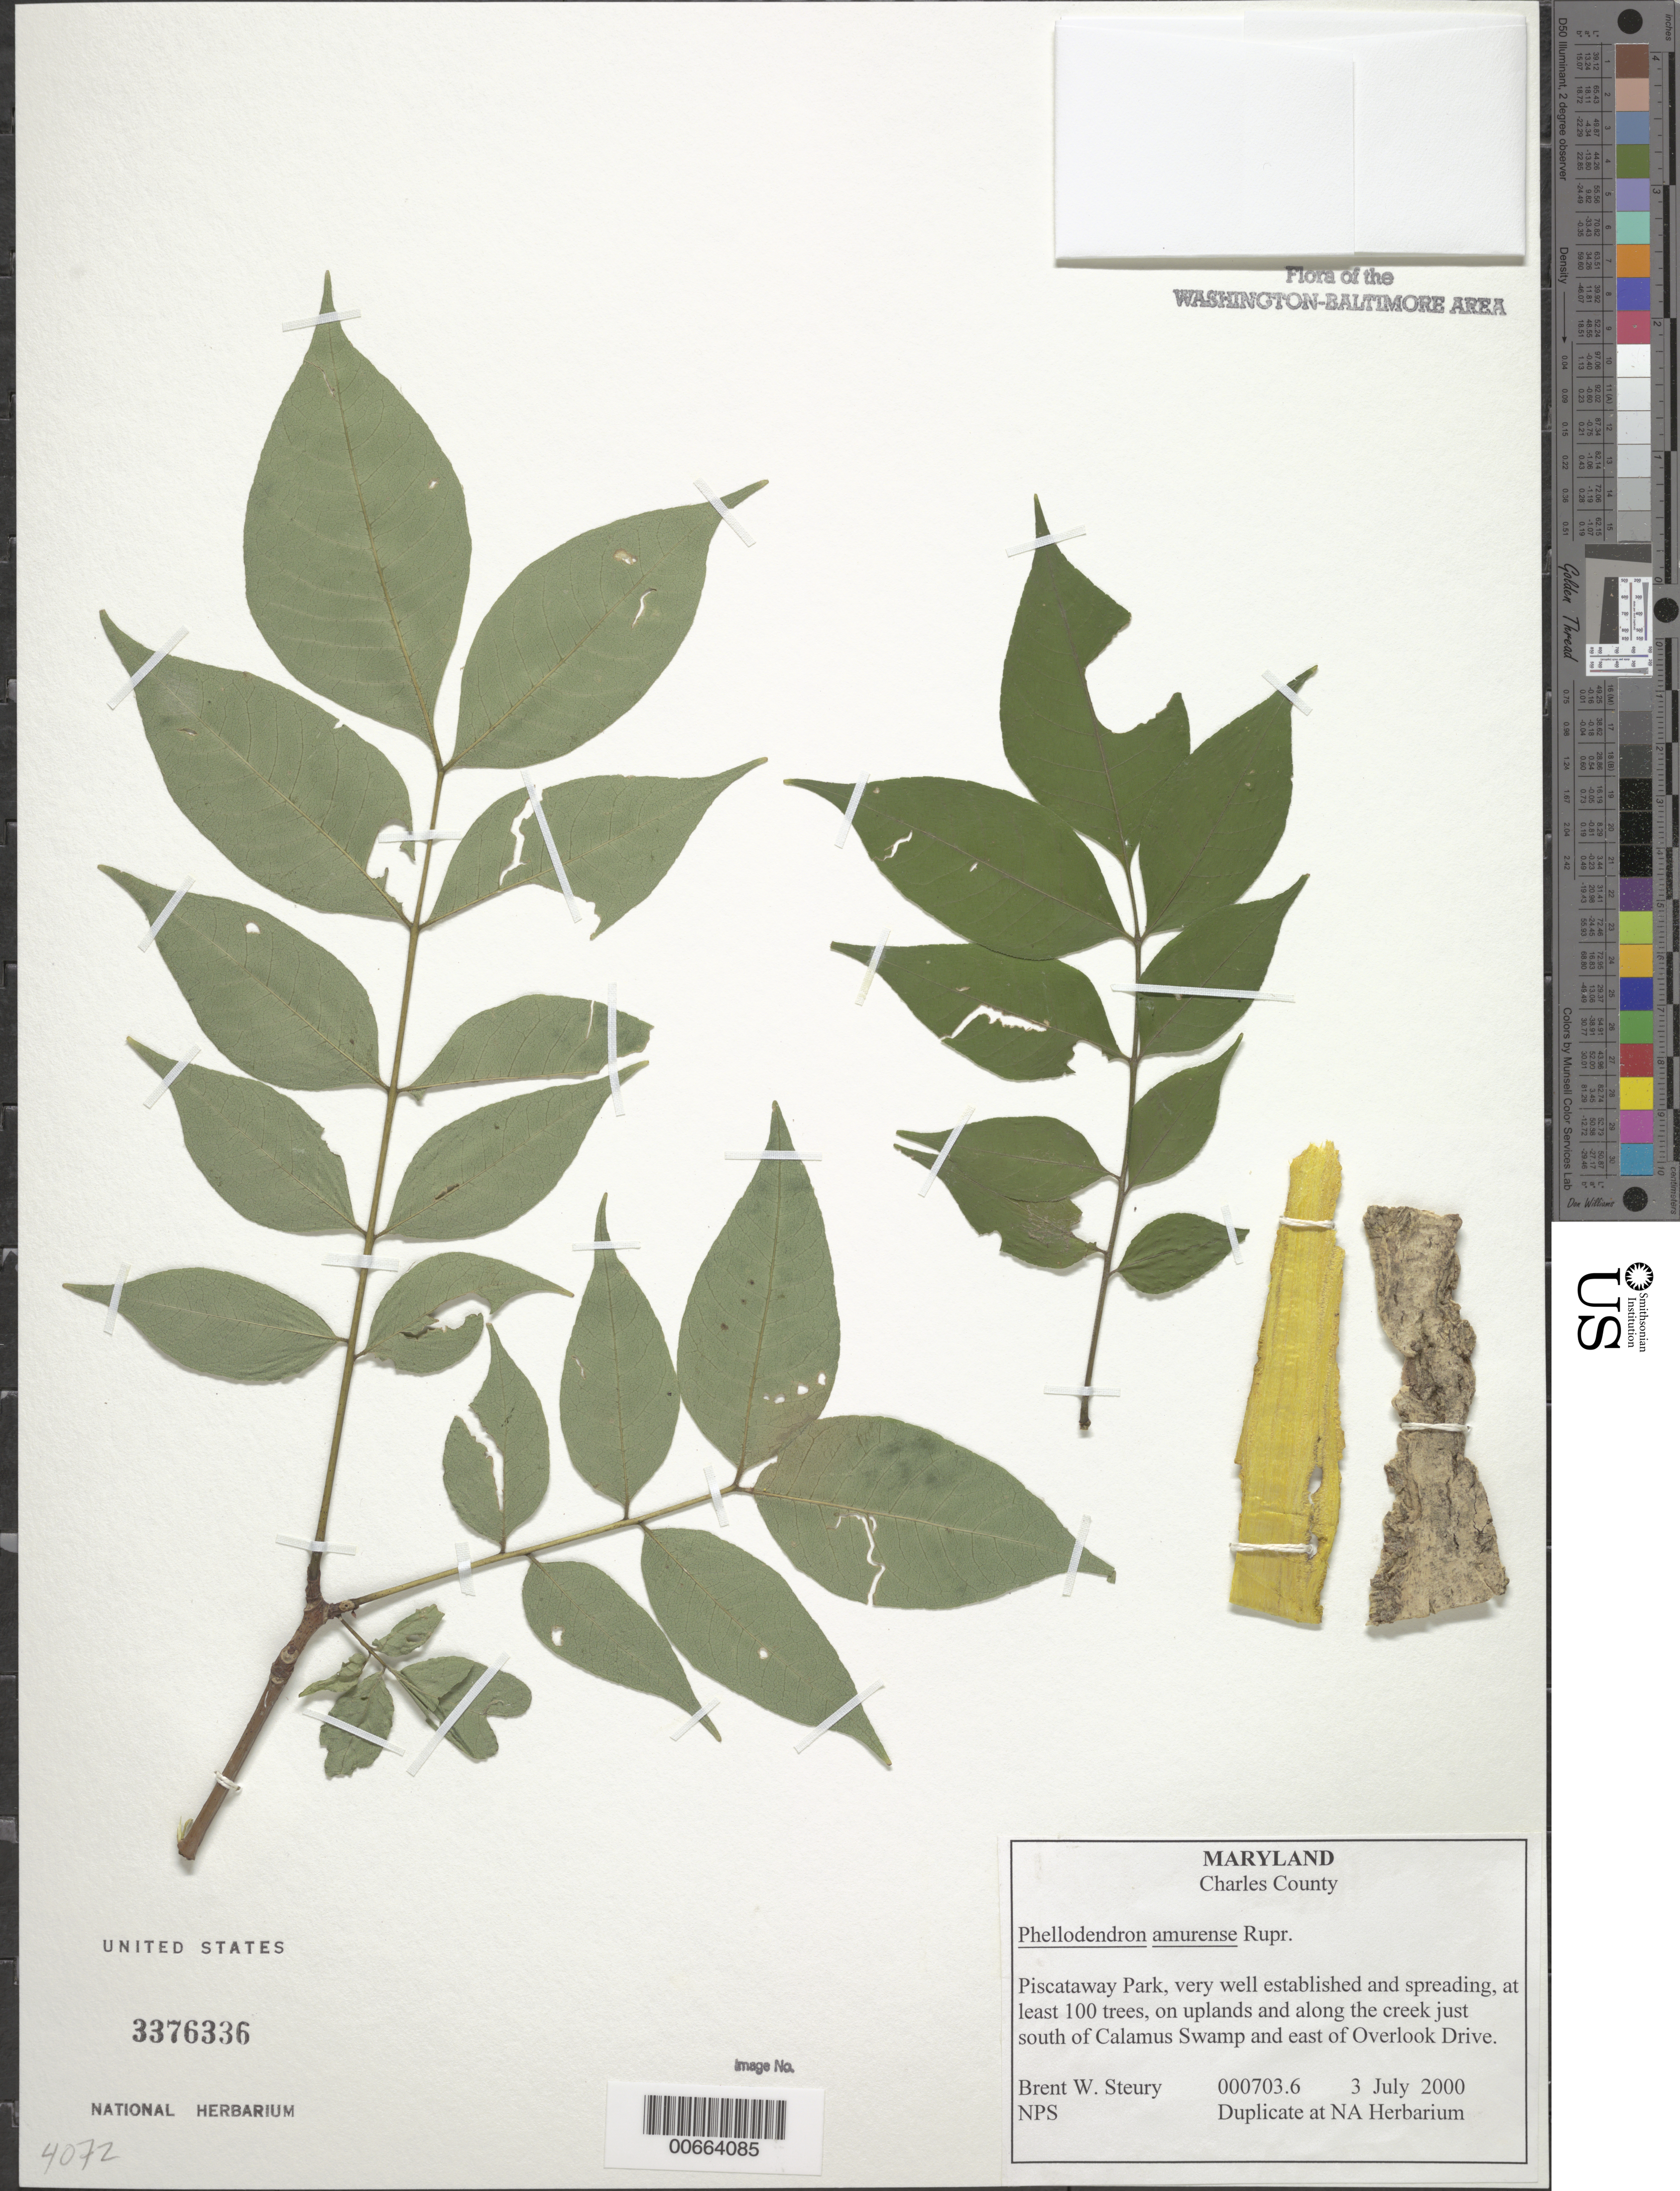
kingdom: Plantae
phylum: Tracheophyta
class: Magnoliopsida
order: Sapindales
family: Rutaceae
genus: Phellodendron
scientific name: Phellodendron amurense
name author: Rupr.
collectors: B. Steury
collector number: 703.6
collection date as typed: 03 Jul 2000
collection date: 2000-07-03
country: United States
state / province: Maryland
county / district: Charles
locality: Piscataway Park, just south of Calamus Swamp and east of Overlook Drive.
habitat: On uplands and along creek.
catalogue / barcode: US 3376336